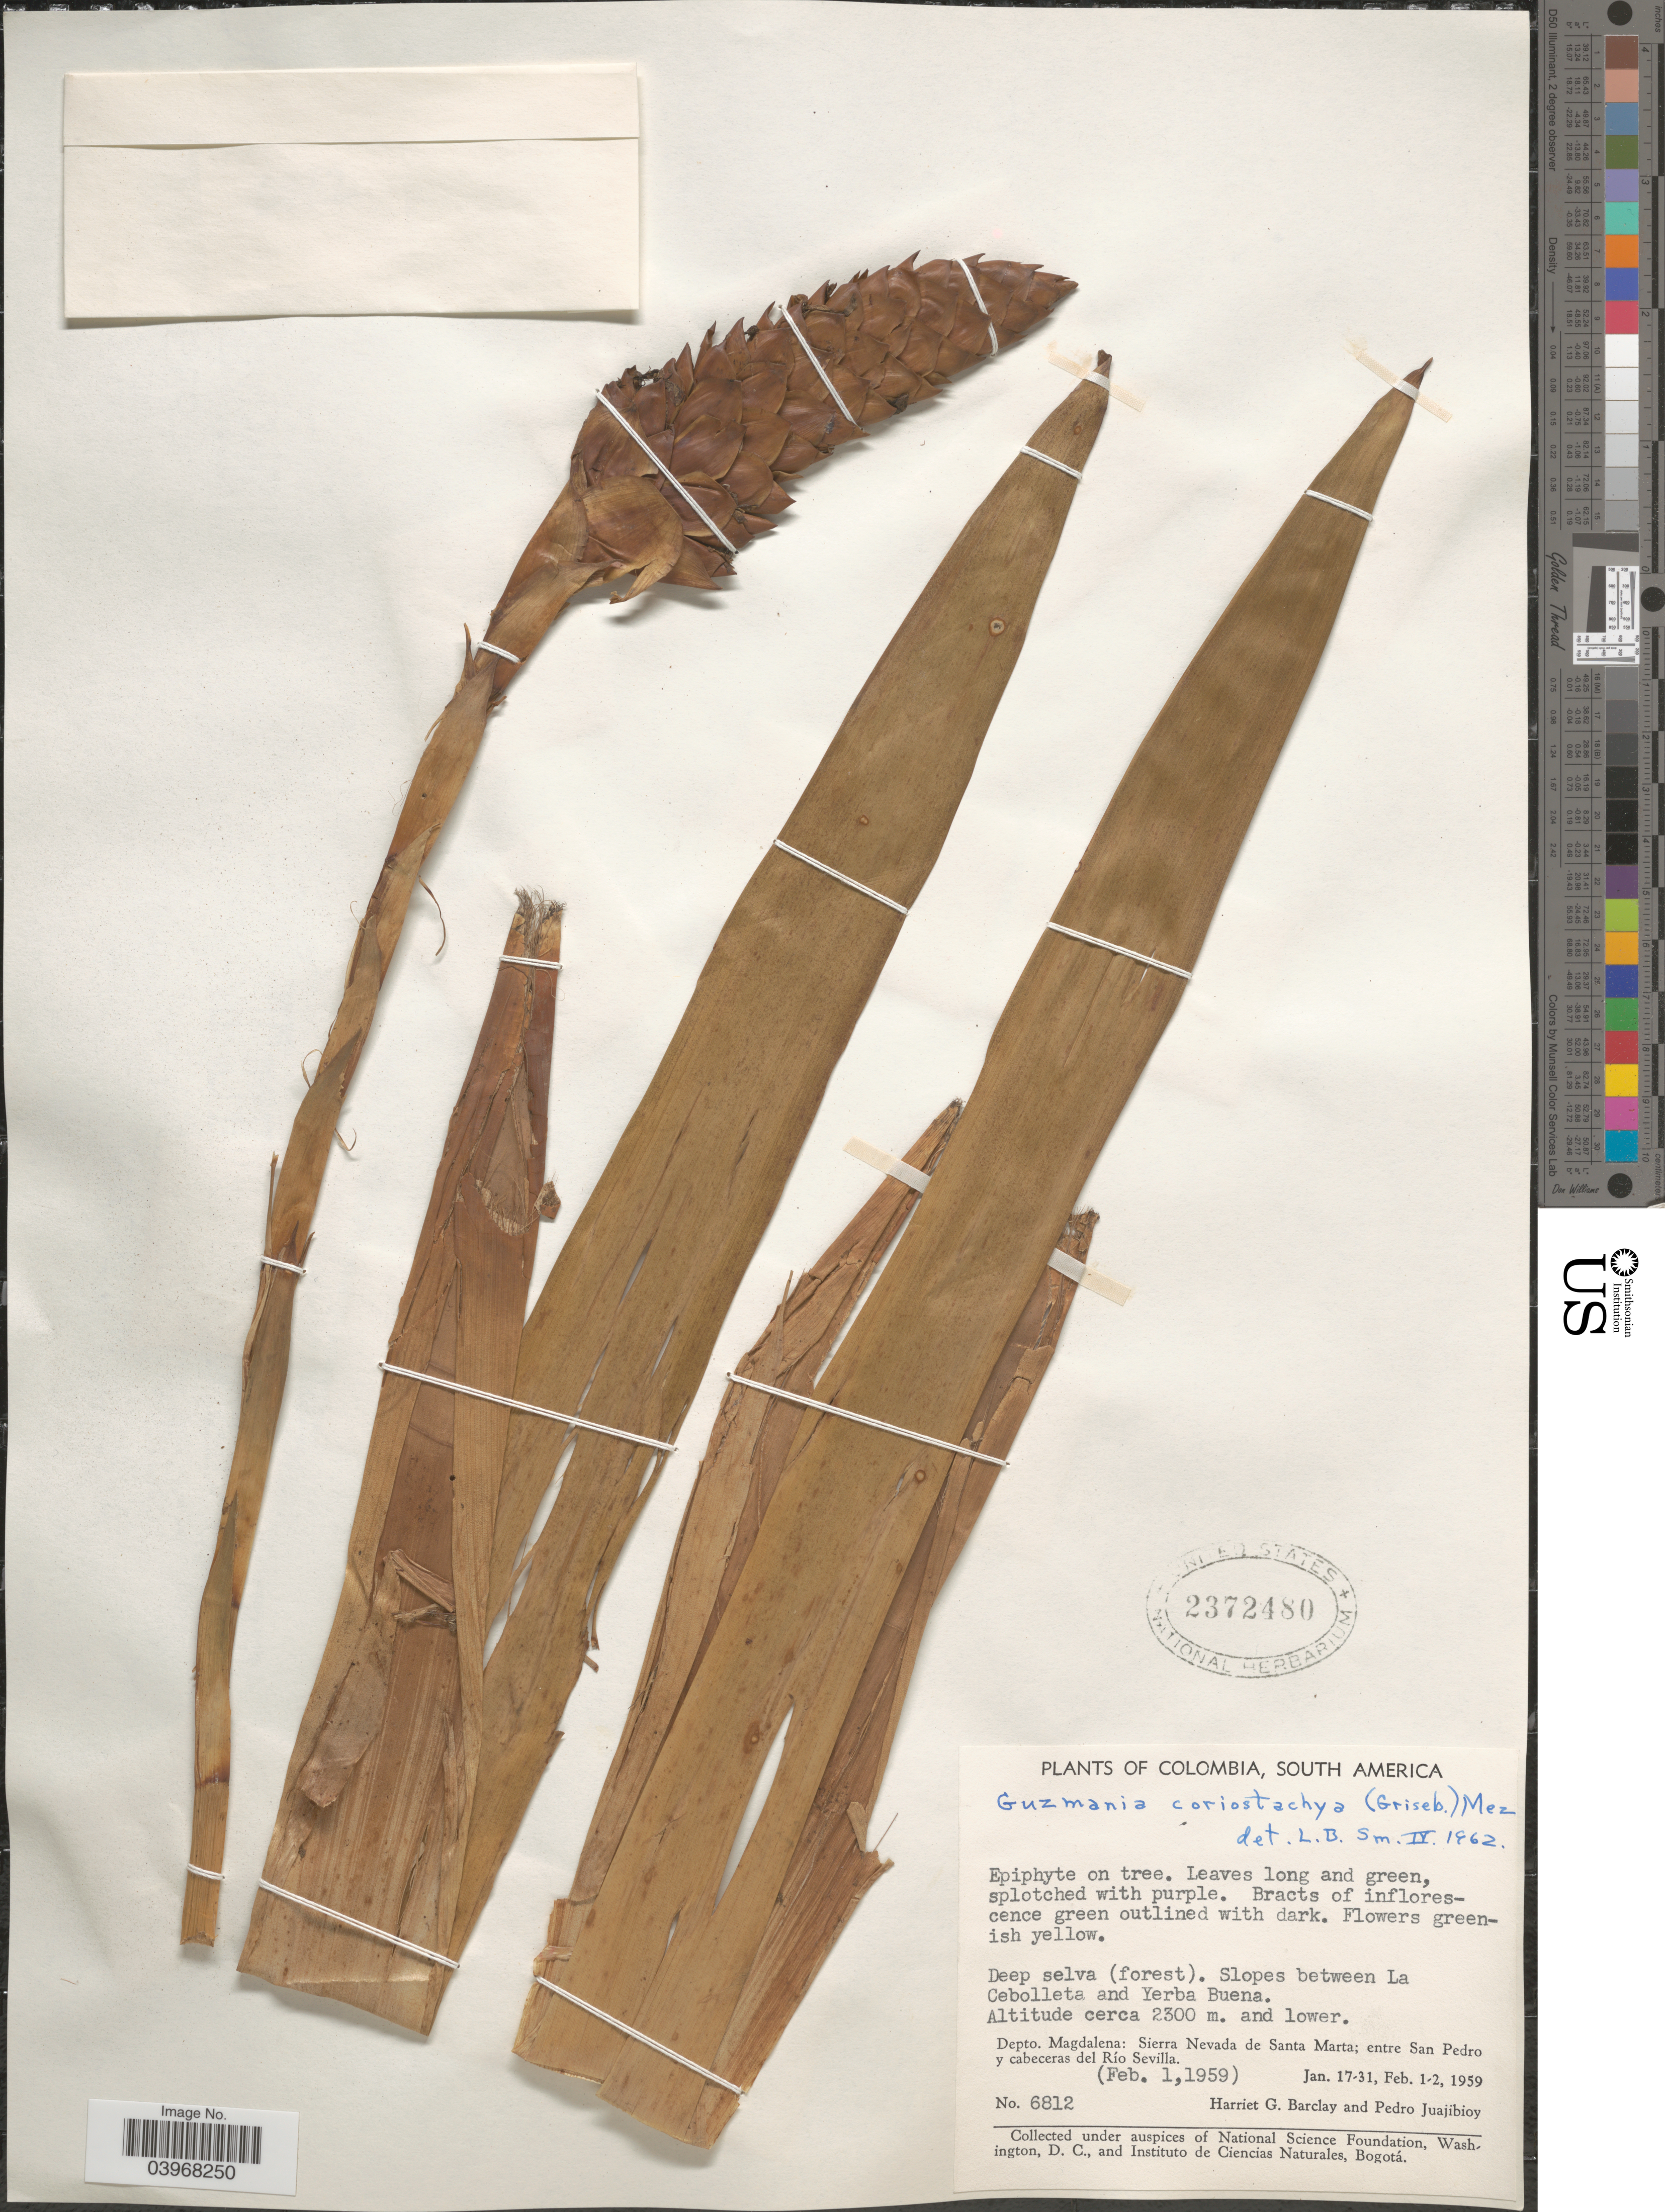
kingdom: Plantae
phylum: Tracheophyta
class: Liliopsida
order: Poales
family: Bromeliaceae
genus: Guzmania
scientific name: Guzmania coriostachya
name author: (Griseb.) Mez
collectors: H. G. Barclay & P. Juajibioy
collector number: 6812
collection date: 1959-01-17/1959-02-02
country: Colombia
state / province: Magdalena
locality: Slopes between La Cebolleta and Yerba Buena. Depto. Magdalena: Sierra Nevada de Santa Marta; entre San Pedro y cabeceras del Río Sevilla.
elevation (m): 2300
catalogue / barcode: US 2372480